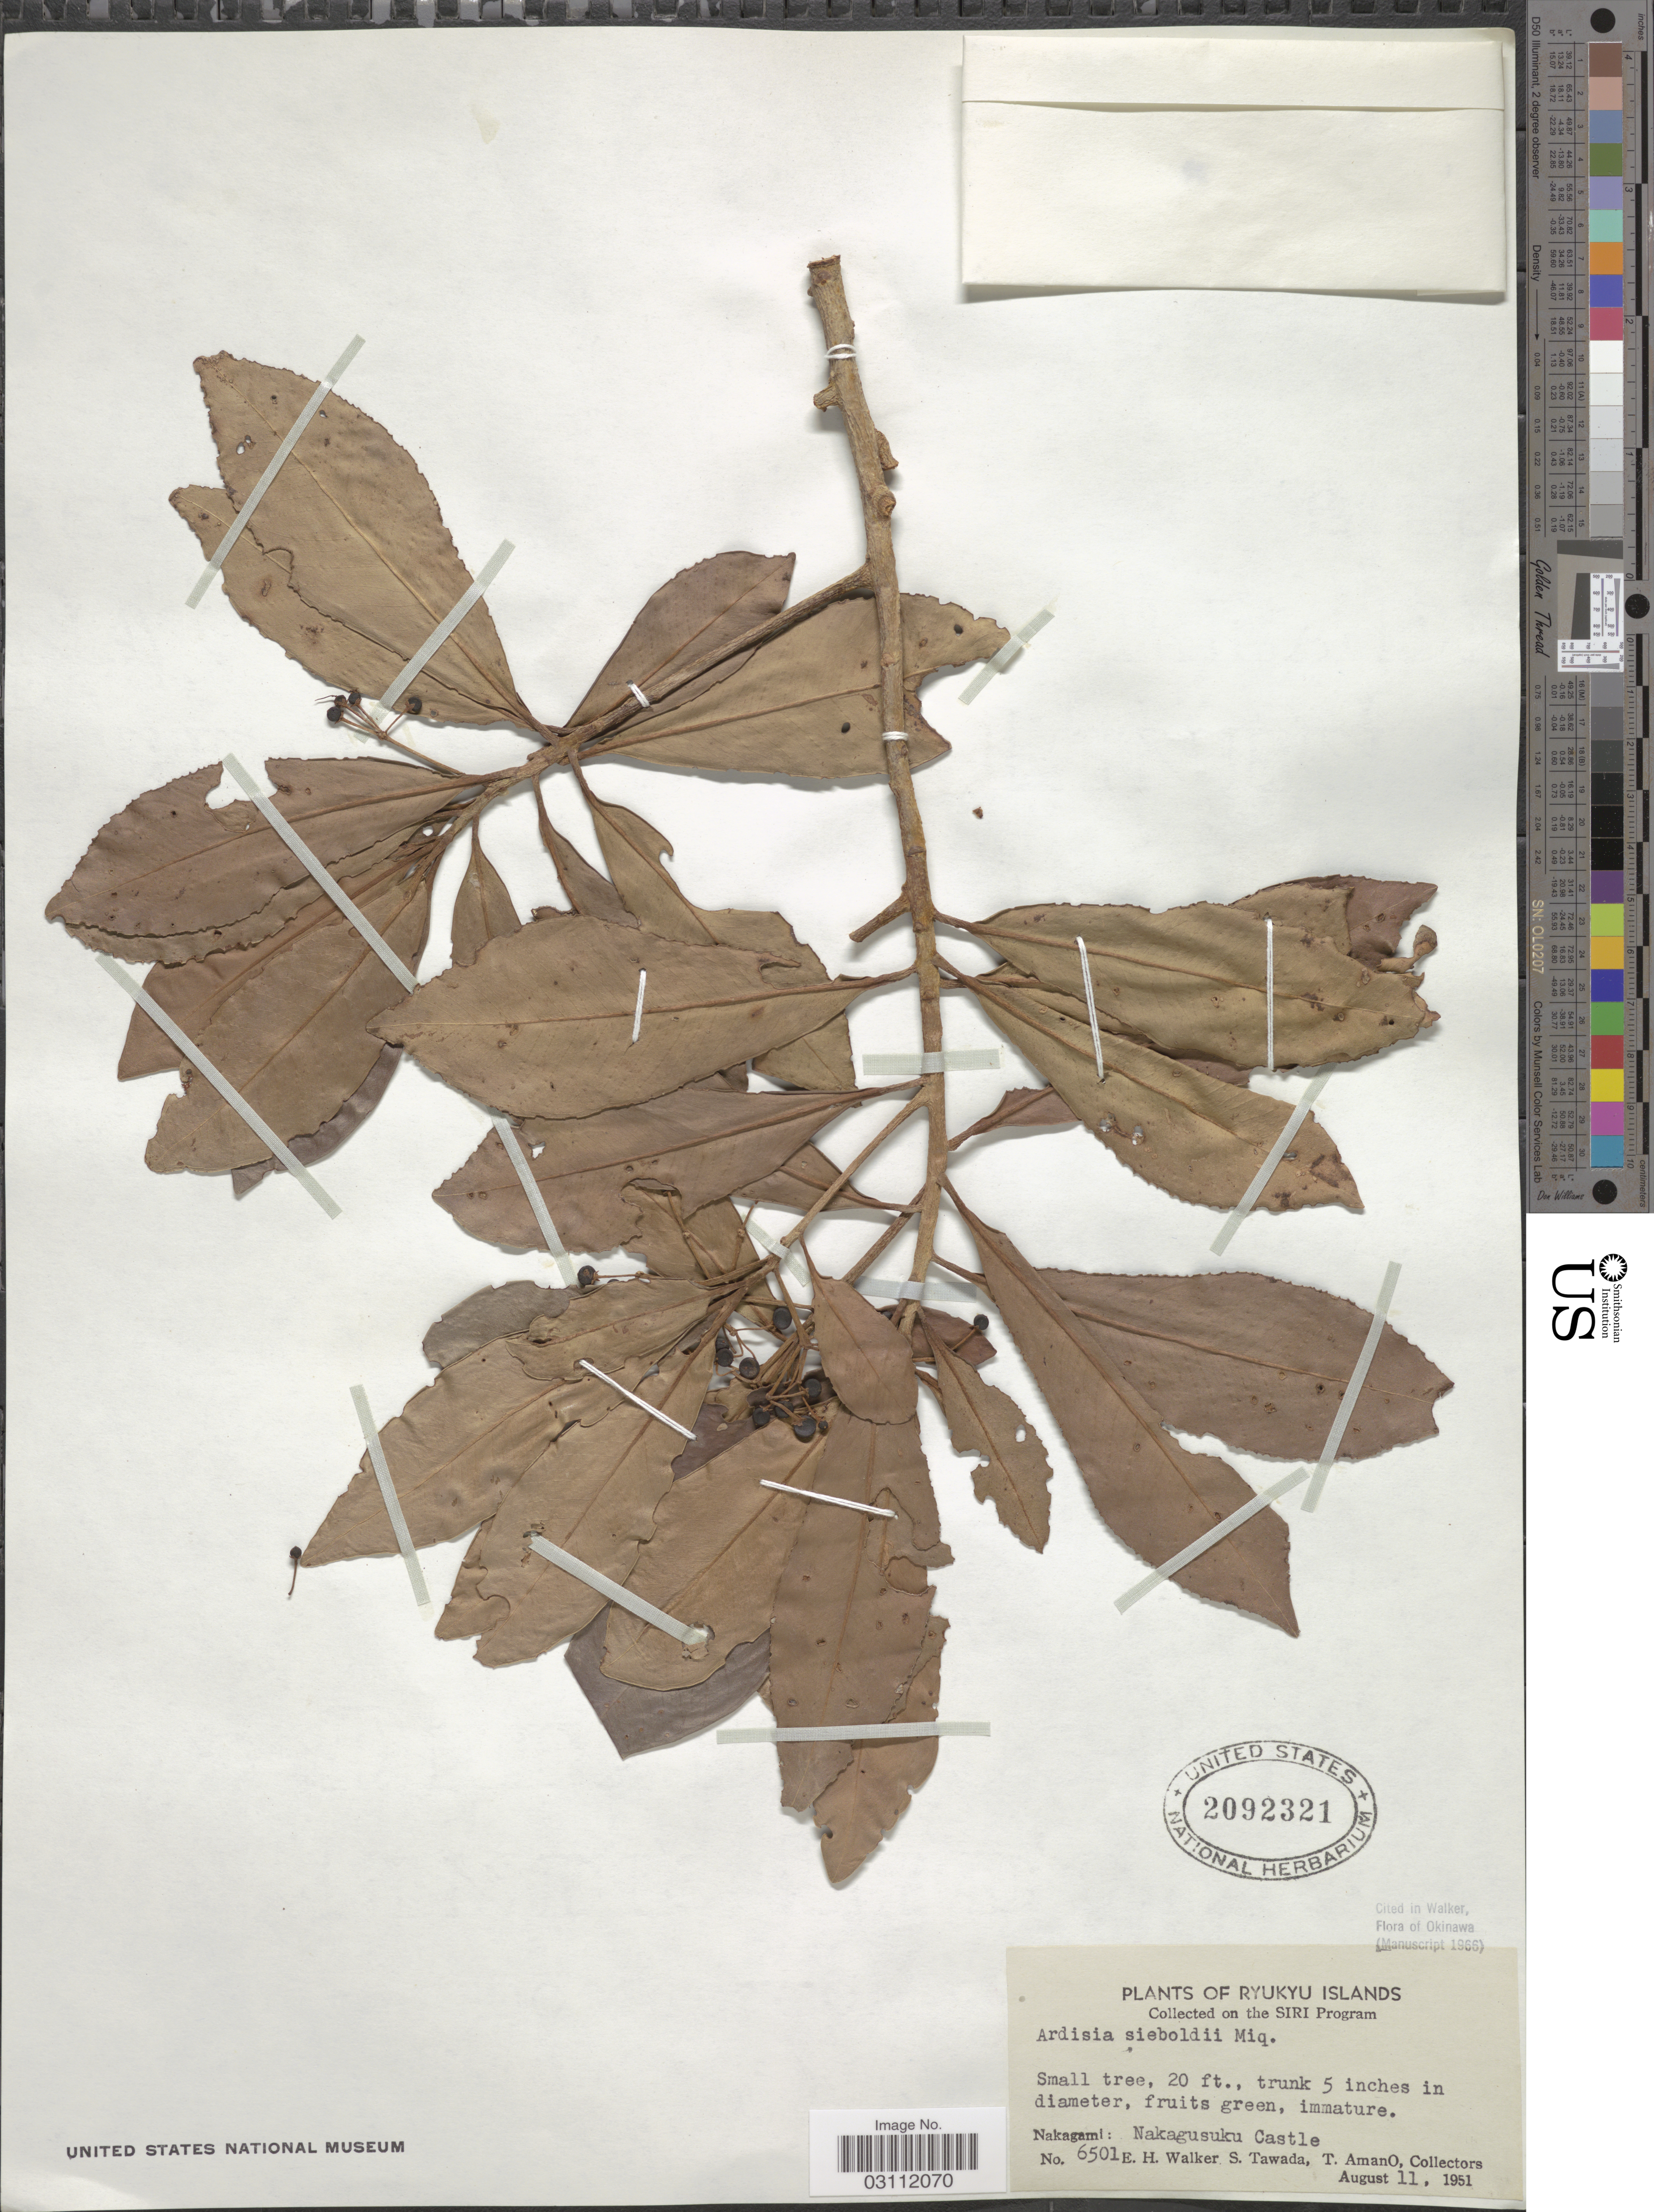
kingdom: Plantae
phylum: Tracheophyta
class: Magnoliopsida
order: Ericales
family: Primulaceae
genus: Ardisia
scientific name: Ardisia sieboldii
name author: Miq.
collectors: E. H. Walker, S. Tawada & T. Amano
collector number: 6501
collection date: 1951-08-11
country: Japan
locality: Ryukyu Islands, Nakagami: Nakagusuku Castle.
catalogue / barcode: US 2092321